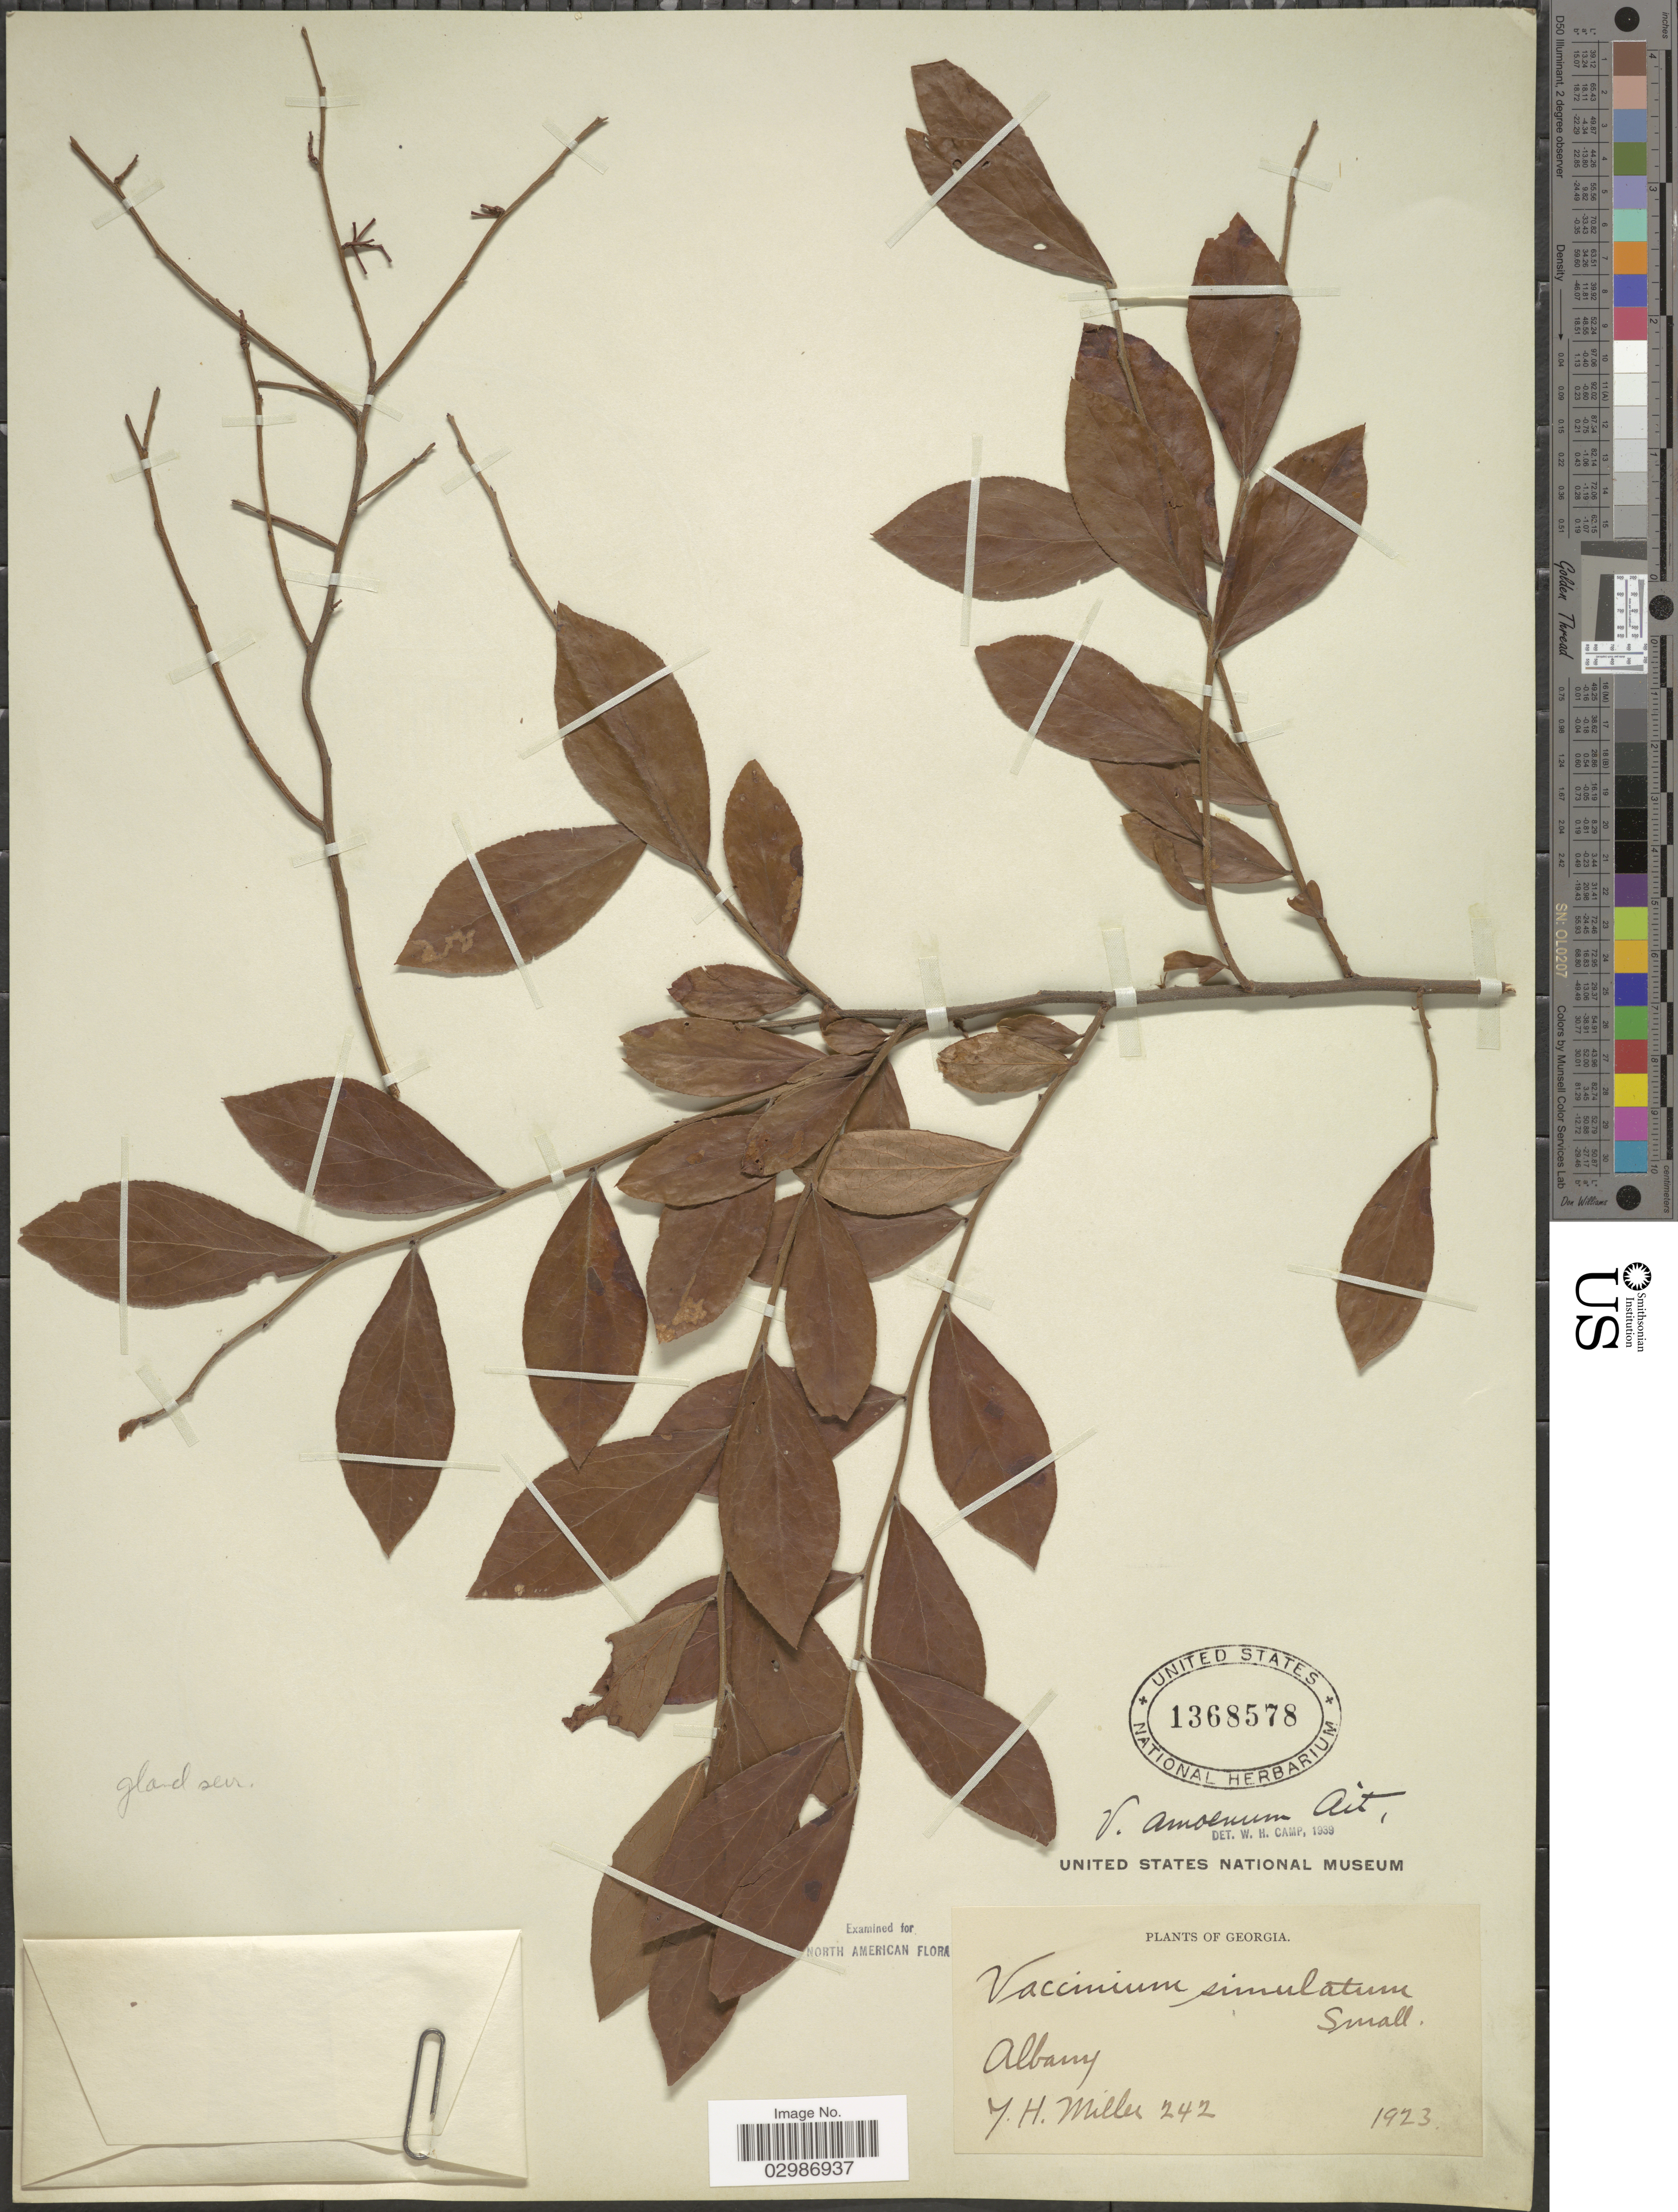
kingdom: Plantae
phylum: Tracheophyta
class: Magnoliopsida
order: Ericales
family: Ericaceae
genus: Vaccinium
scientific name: Vaccinium amoenum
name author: Aiton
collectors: J. H. Miller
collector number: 242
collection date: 1923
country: United States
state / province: Georgia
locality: Albany.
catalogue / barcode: US 1368578